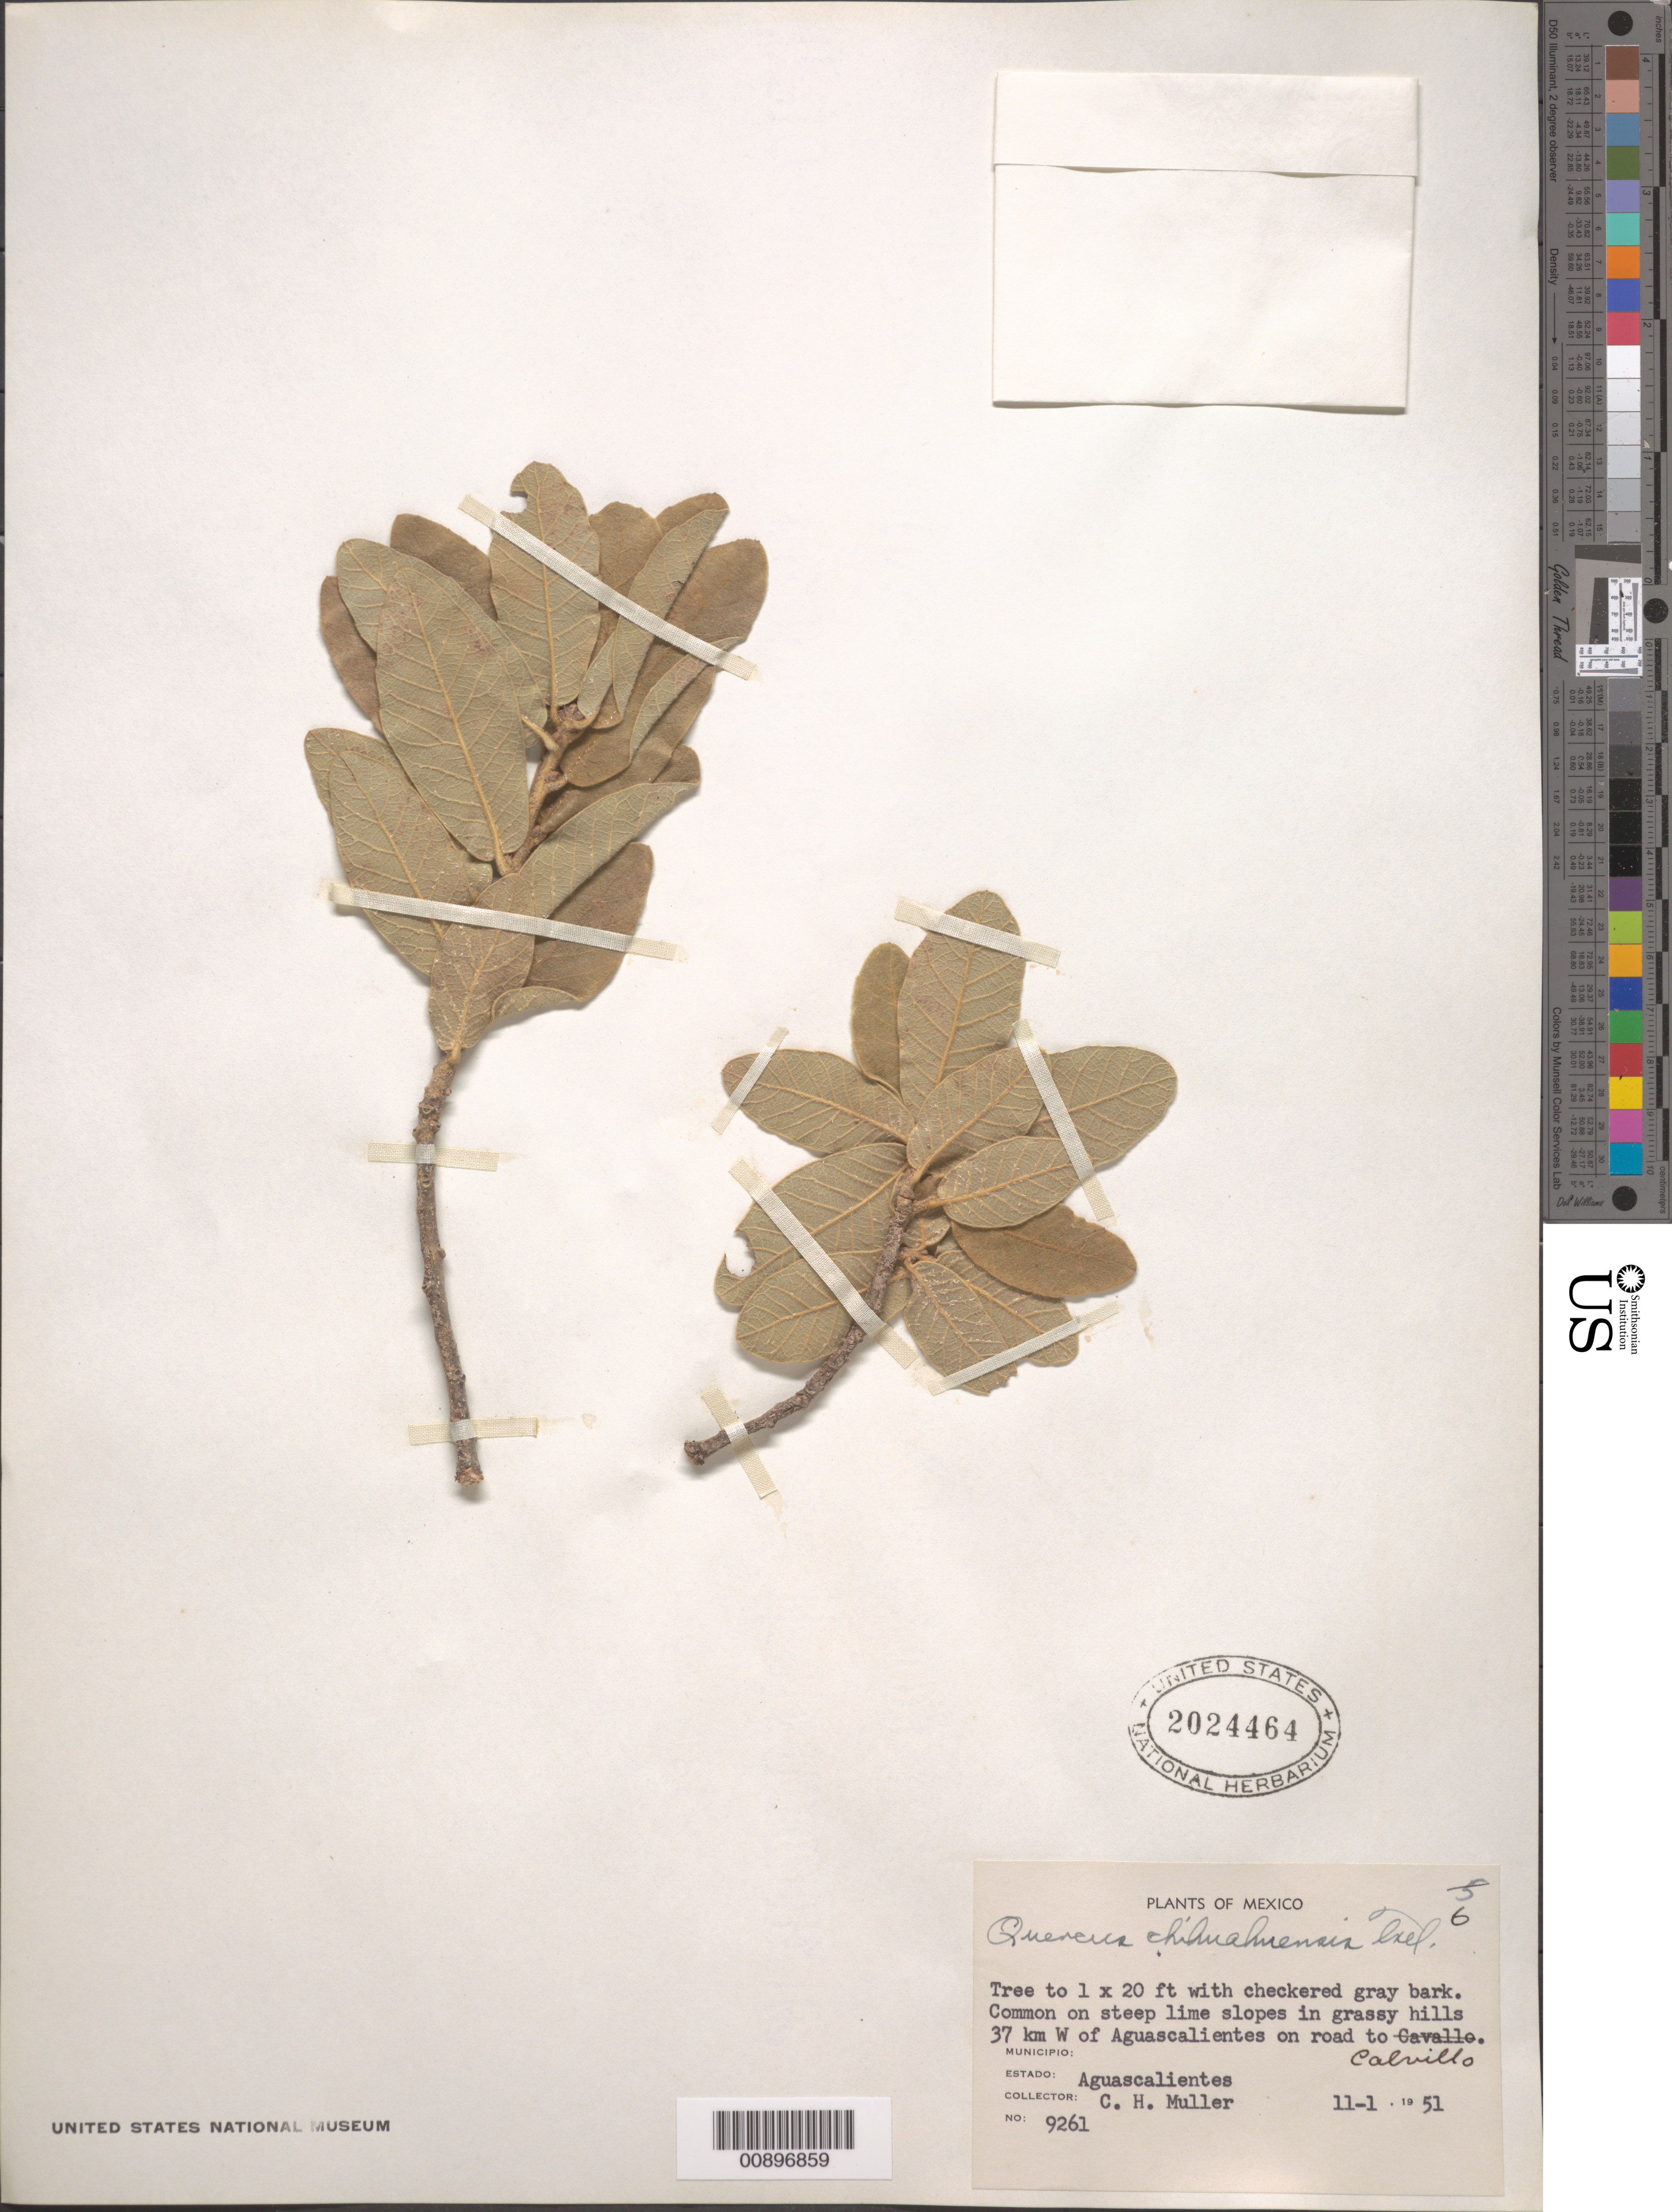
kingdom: Plantae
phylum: Tracheophyta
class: Magnoliopsida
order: Fagales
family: Fagaceae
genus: Quercus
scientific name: Quercus chihuahuensis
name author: Trel.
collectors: C. H. Muller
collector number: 9261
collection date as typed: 01 Nov 1951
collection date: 1951-11-01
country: Mexico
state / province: Aguascalientes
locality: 37 km W of Aguascalientes on road to Calvillo.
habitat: Common on steep lime slopes in grassy hills.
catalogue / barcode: US 2024464